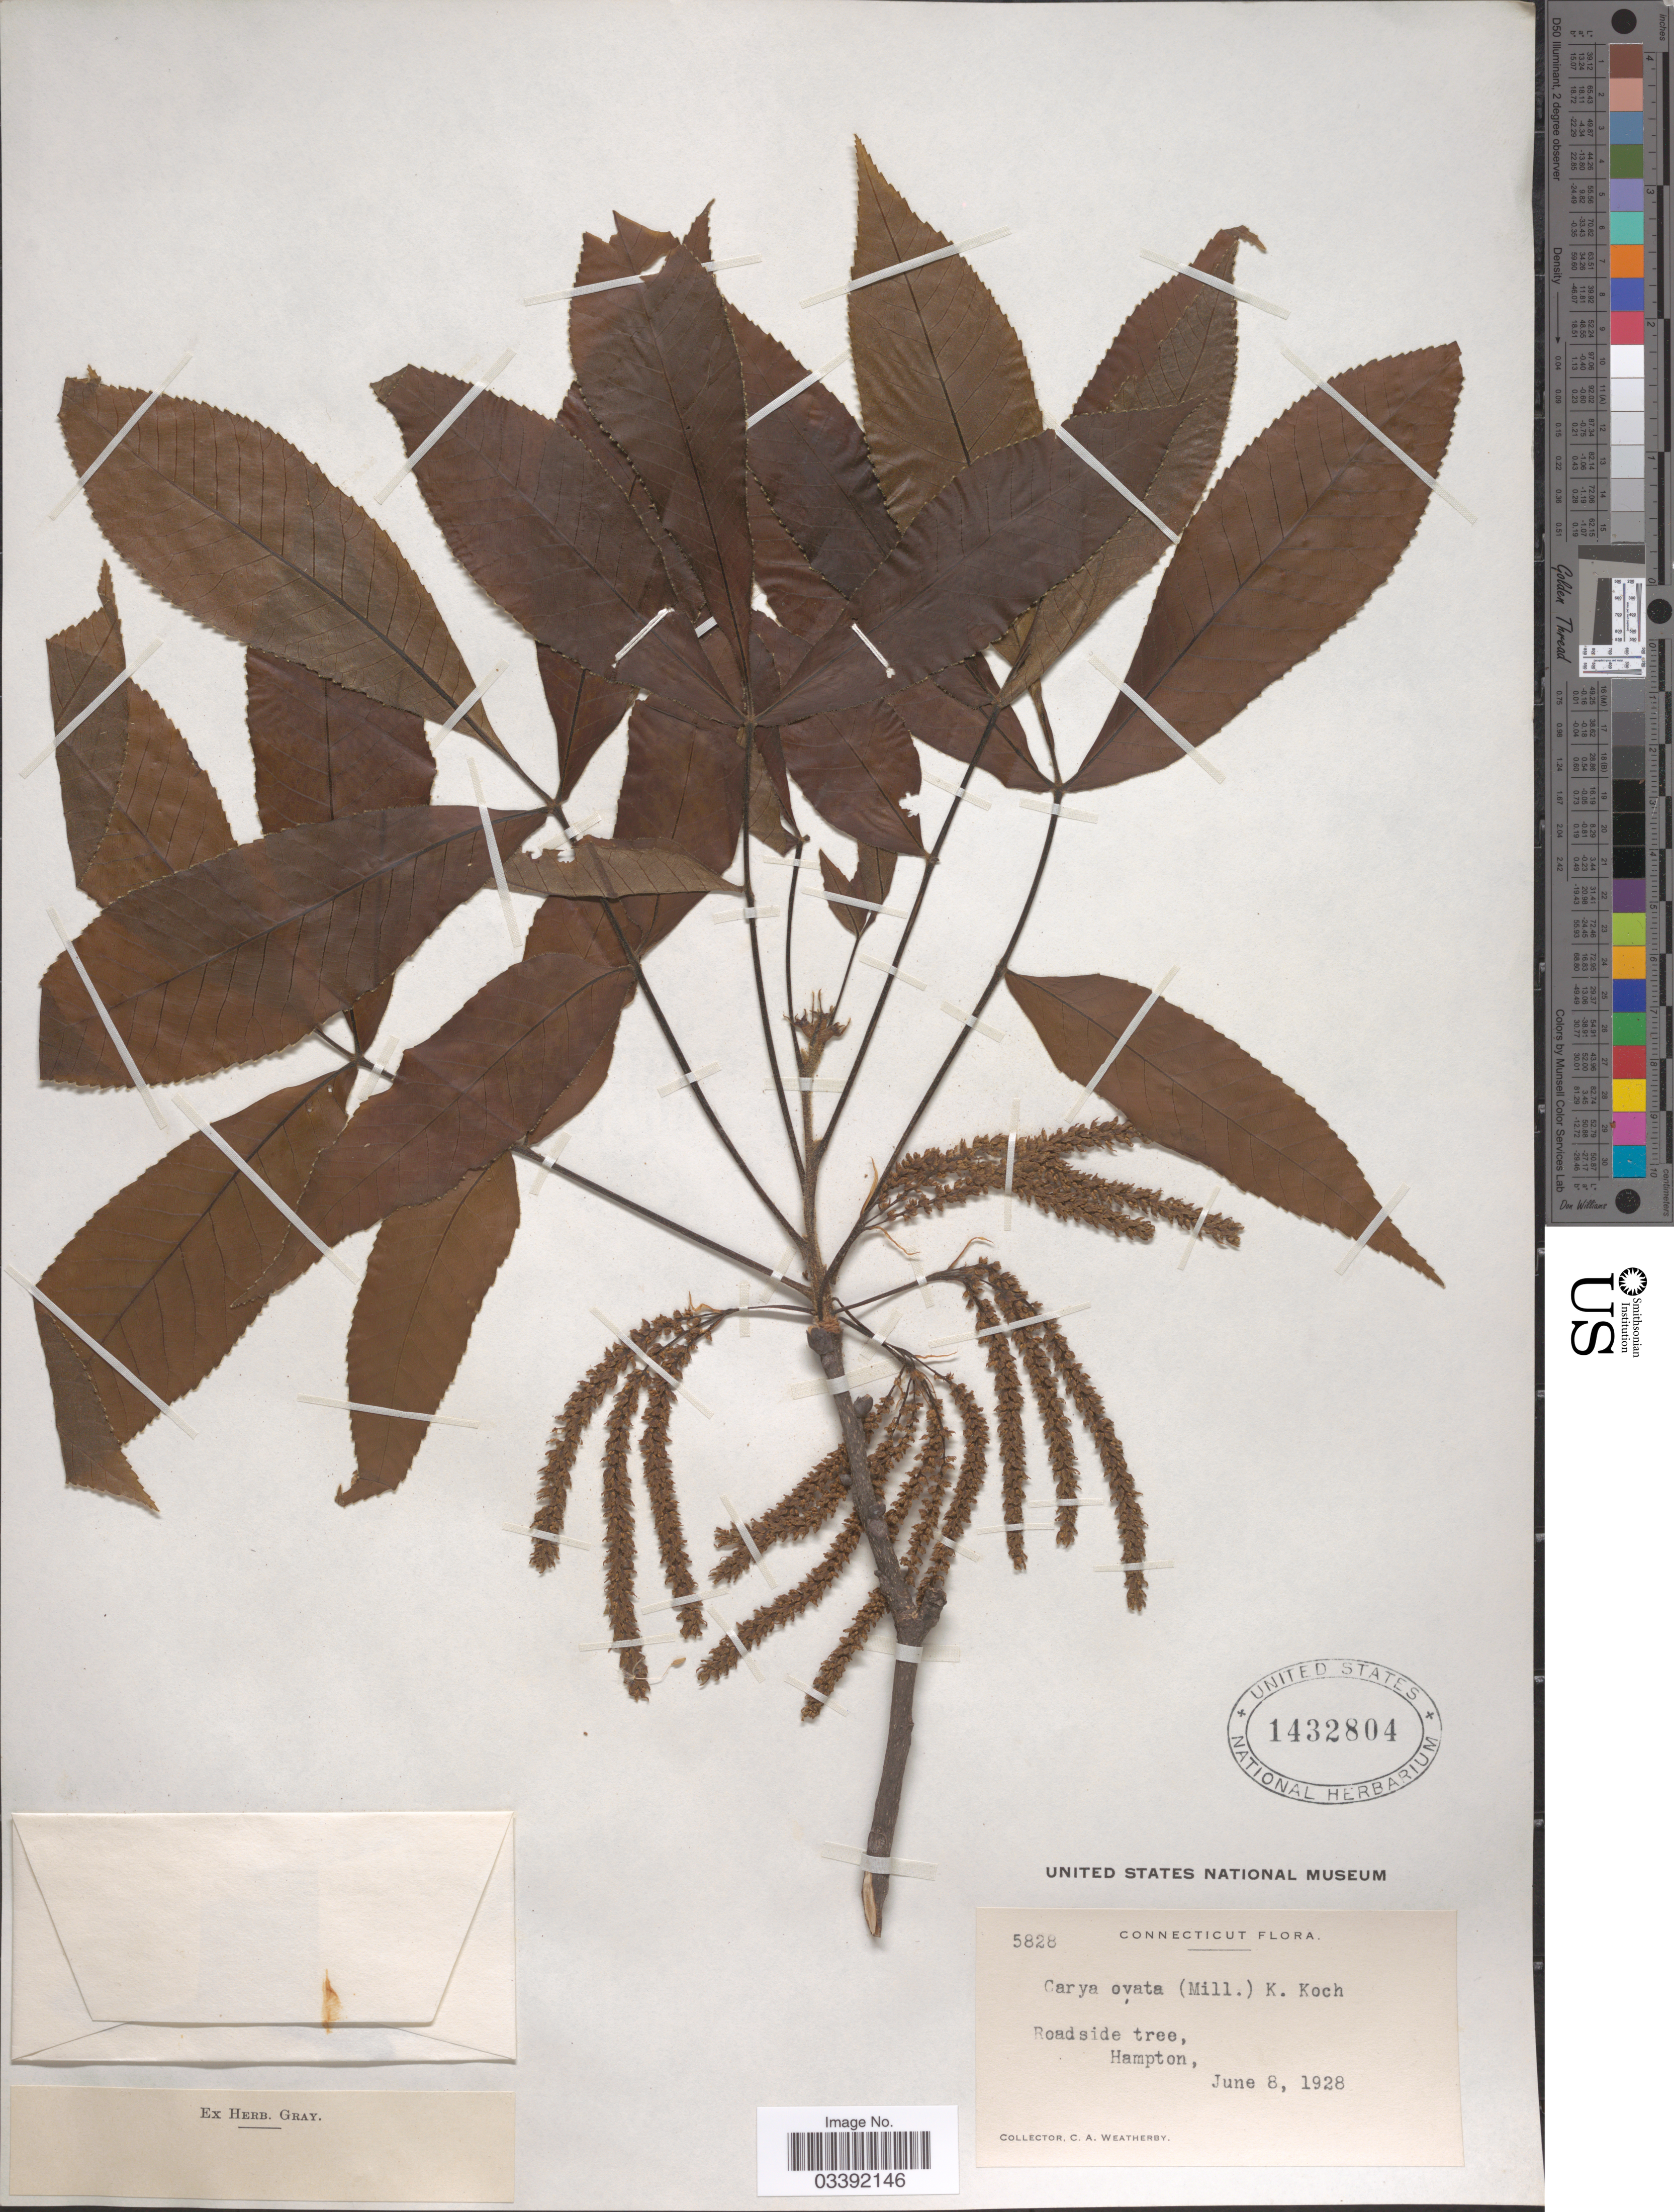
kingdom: Plantae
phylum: Tracheophyta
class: Magnoliopsida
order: Fagales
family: Juglandaceae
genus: Carya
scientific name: Carya ovata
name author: (Mill.) K. Koch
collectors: C. A. Weatherby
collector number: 5828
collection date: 1928-06-08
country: United States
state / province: Connecticut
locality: Hampton.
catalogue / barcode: US 1432804